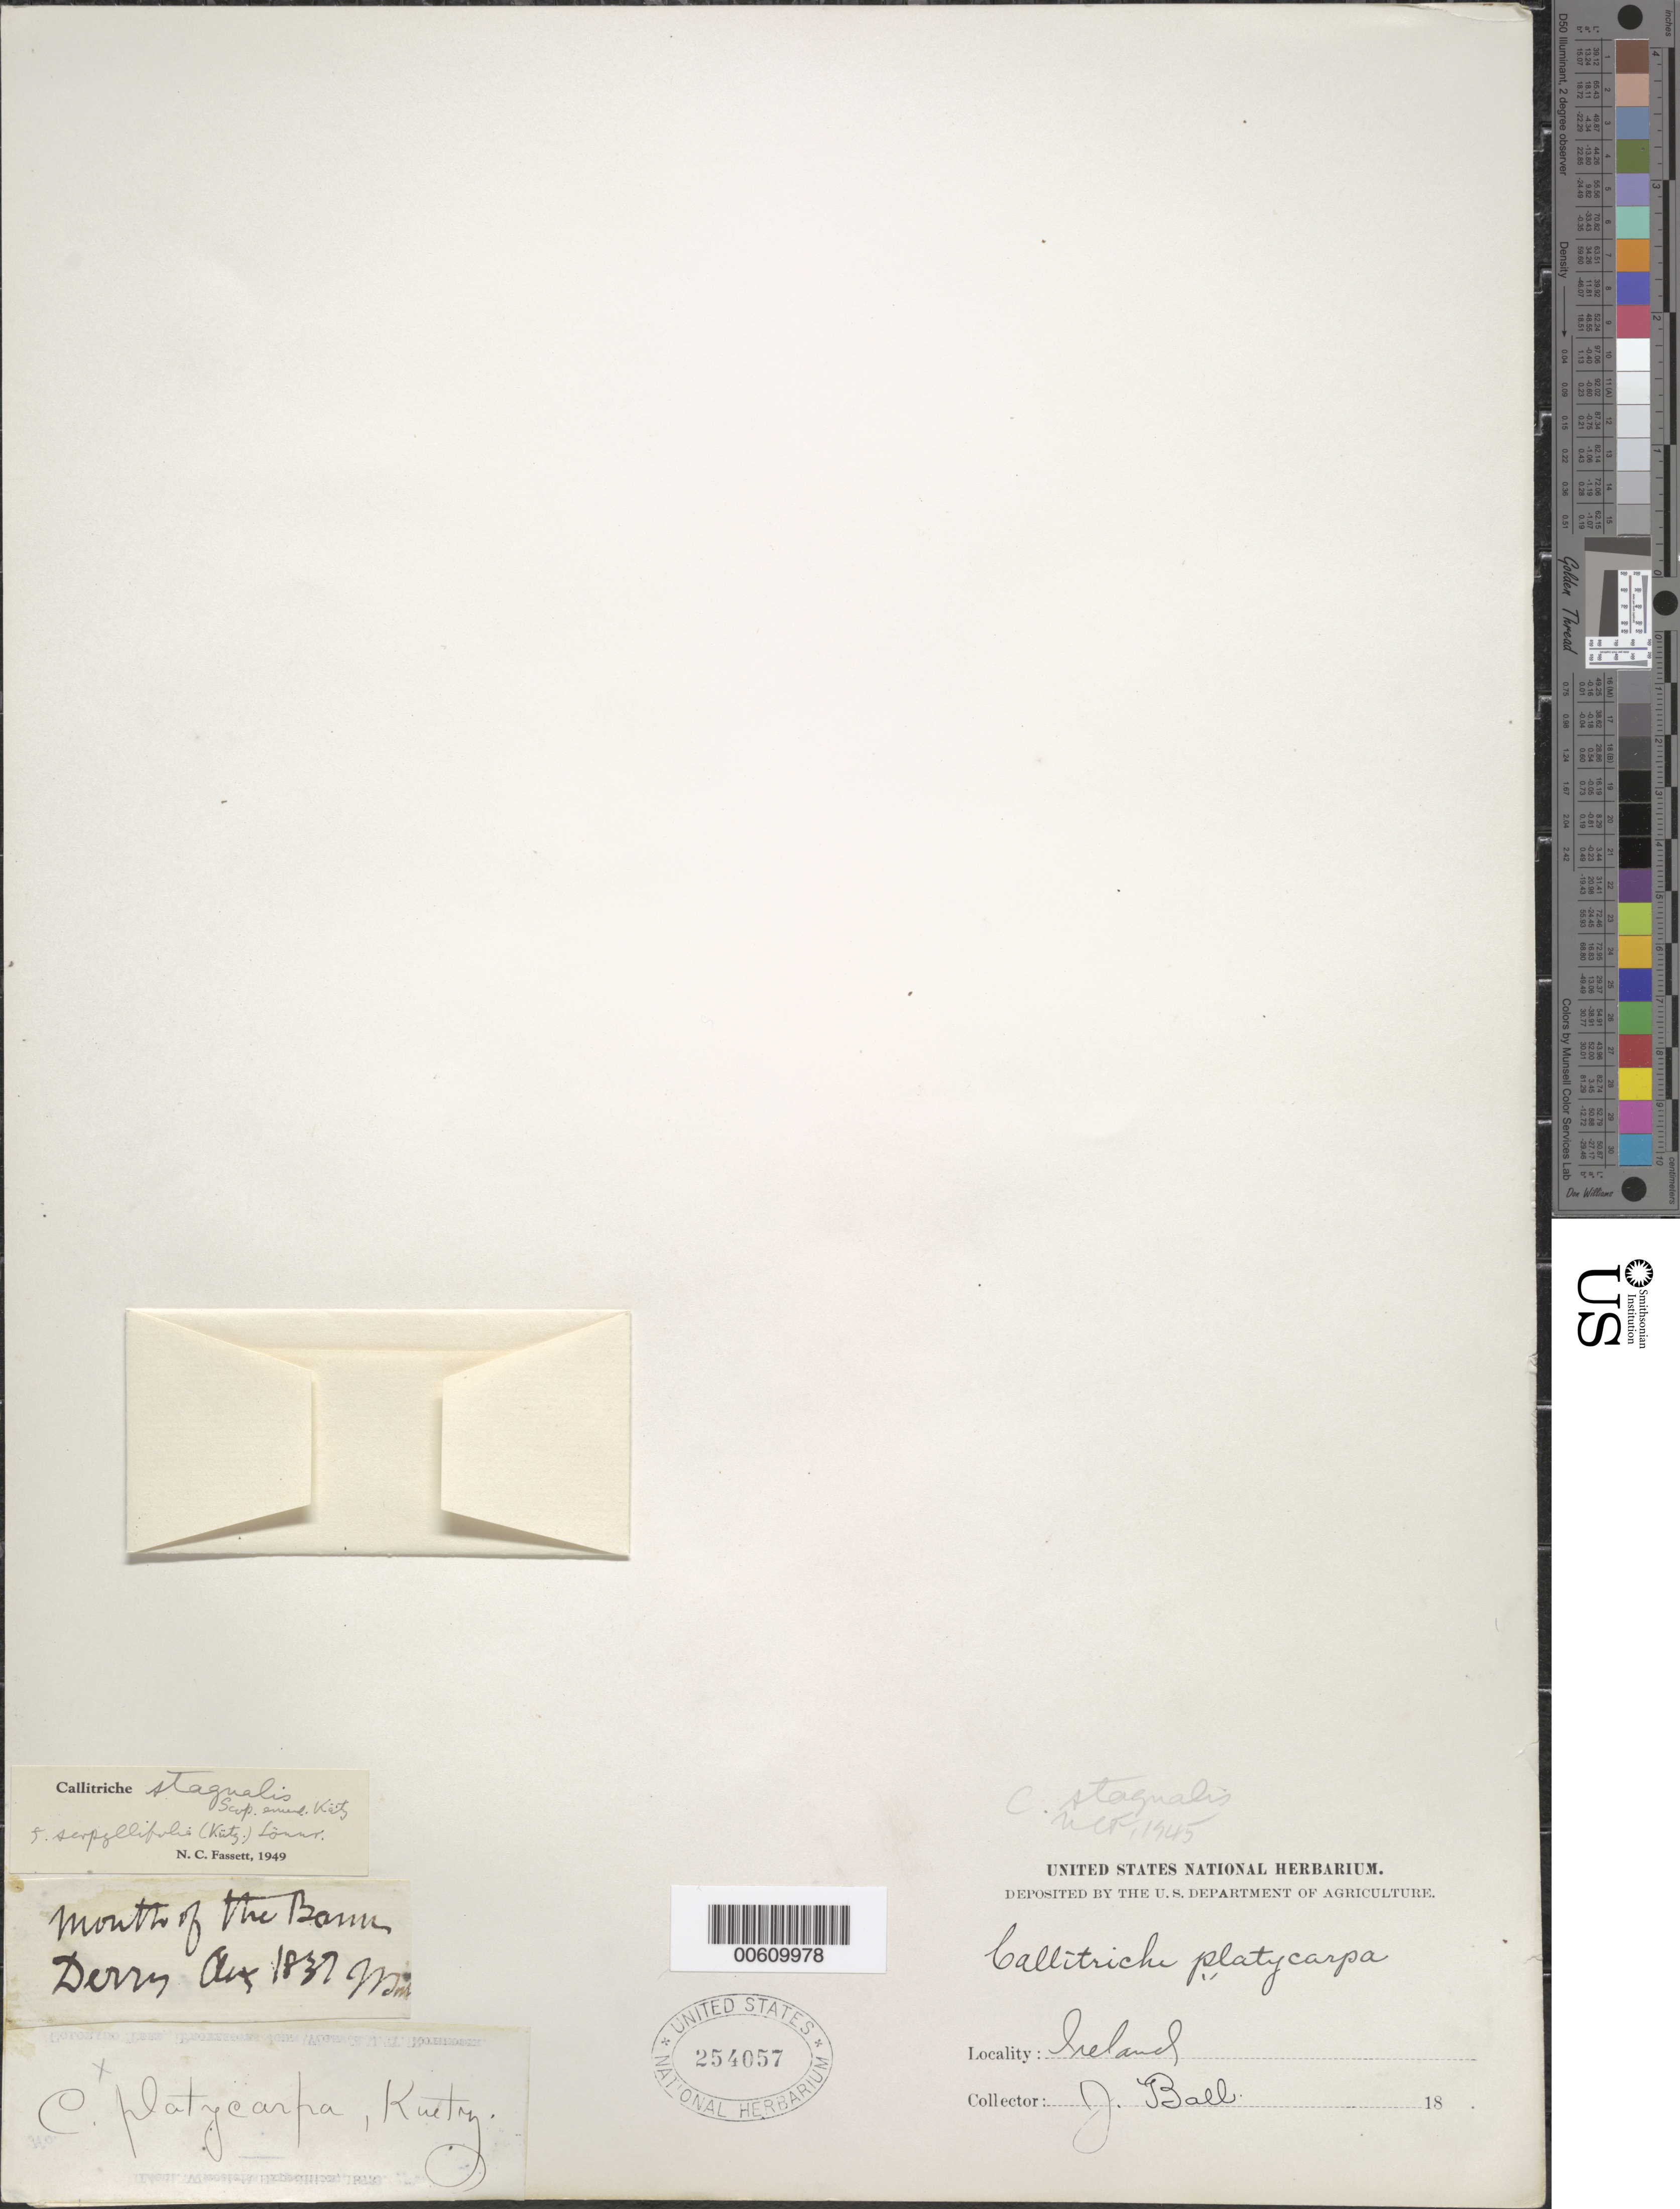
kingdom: Plantae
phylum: Tracheophyta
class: Magnoliopsida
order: Lamiales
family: Plantaginaceae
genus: Callitriche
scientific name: Callitriche stagnalis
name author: Scop.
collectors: J. Ball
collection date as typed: Aug 1837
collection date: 1837-08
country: Ireland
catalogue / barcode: US 254057